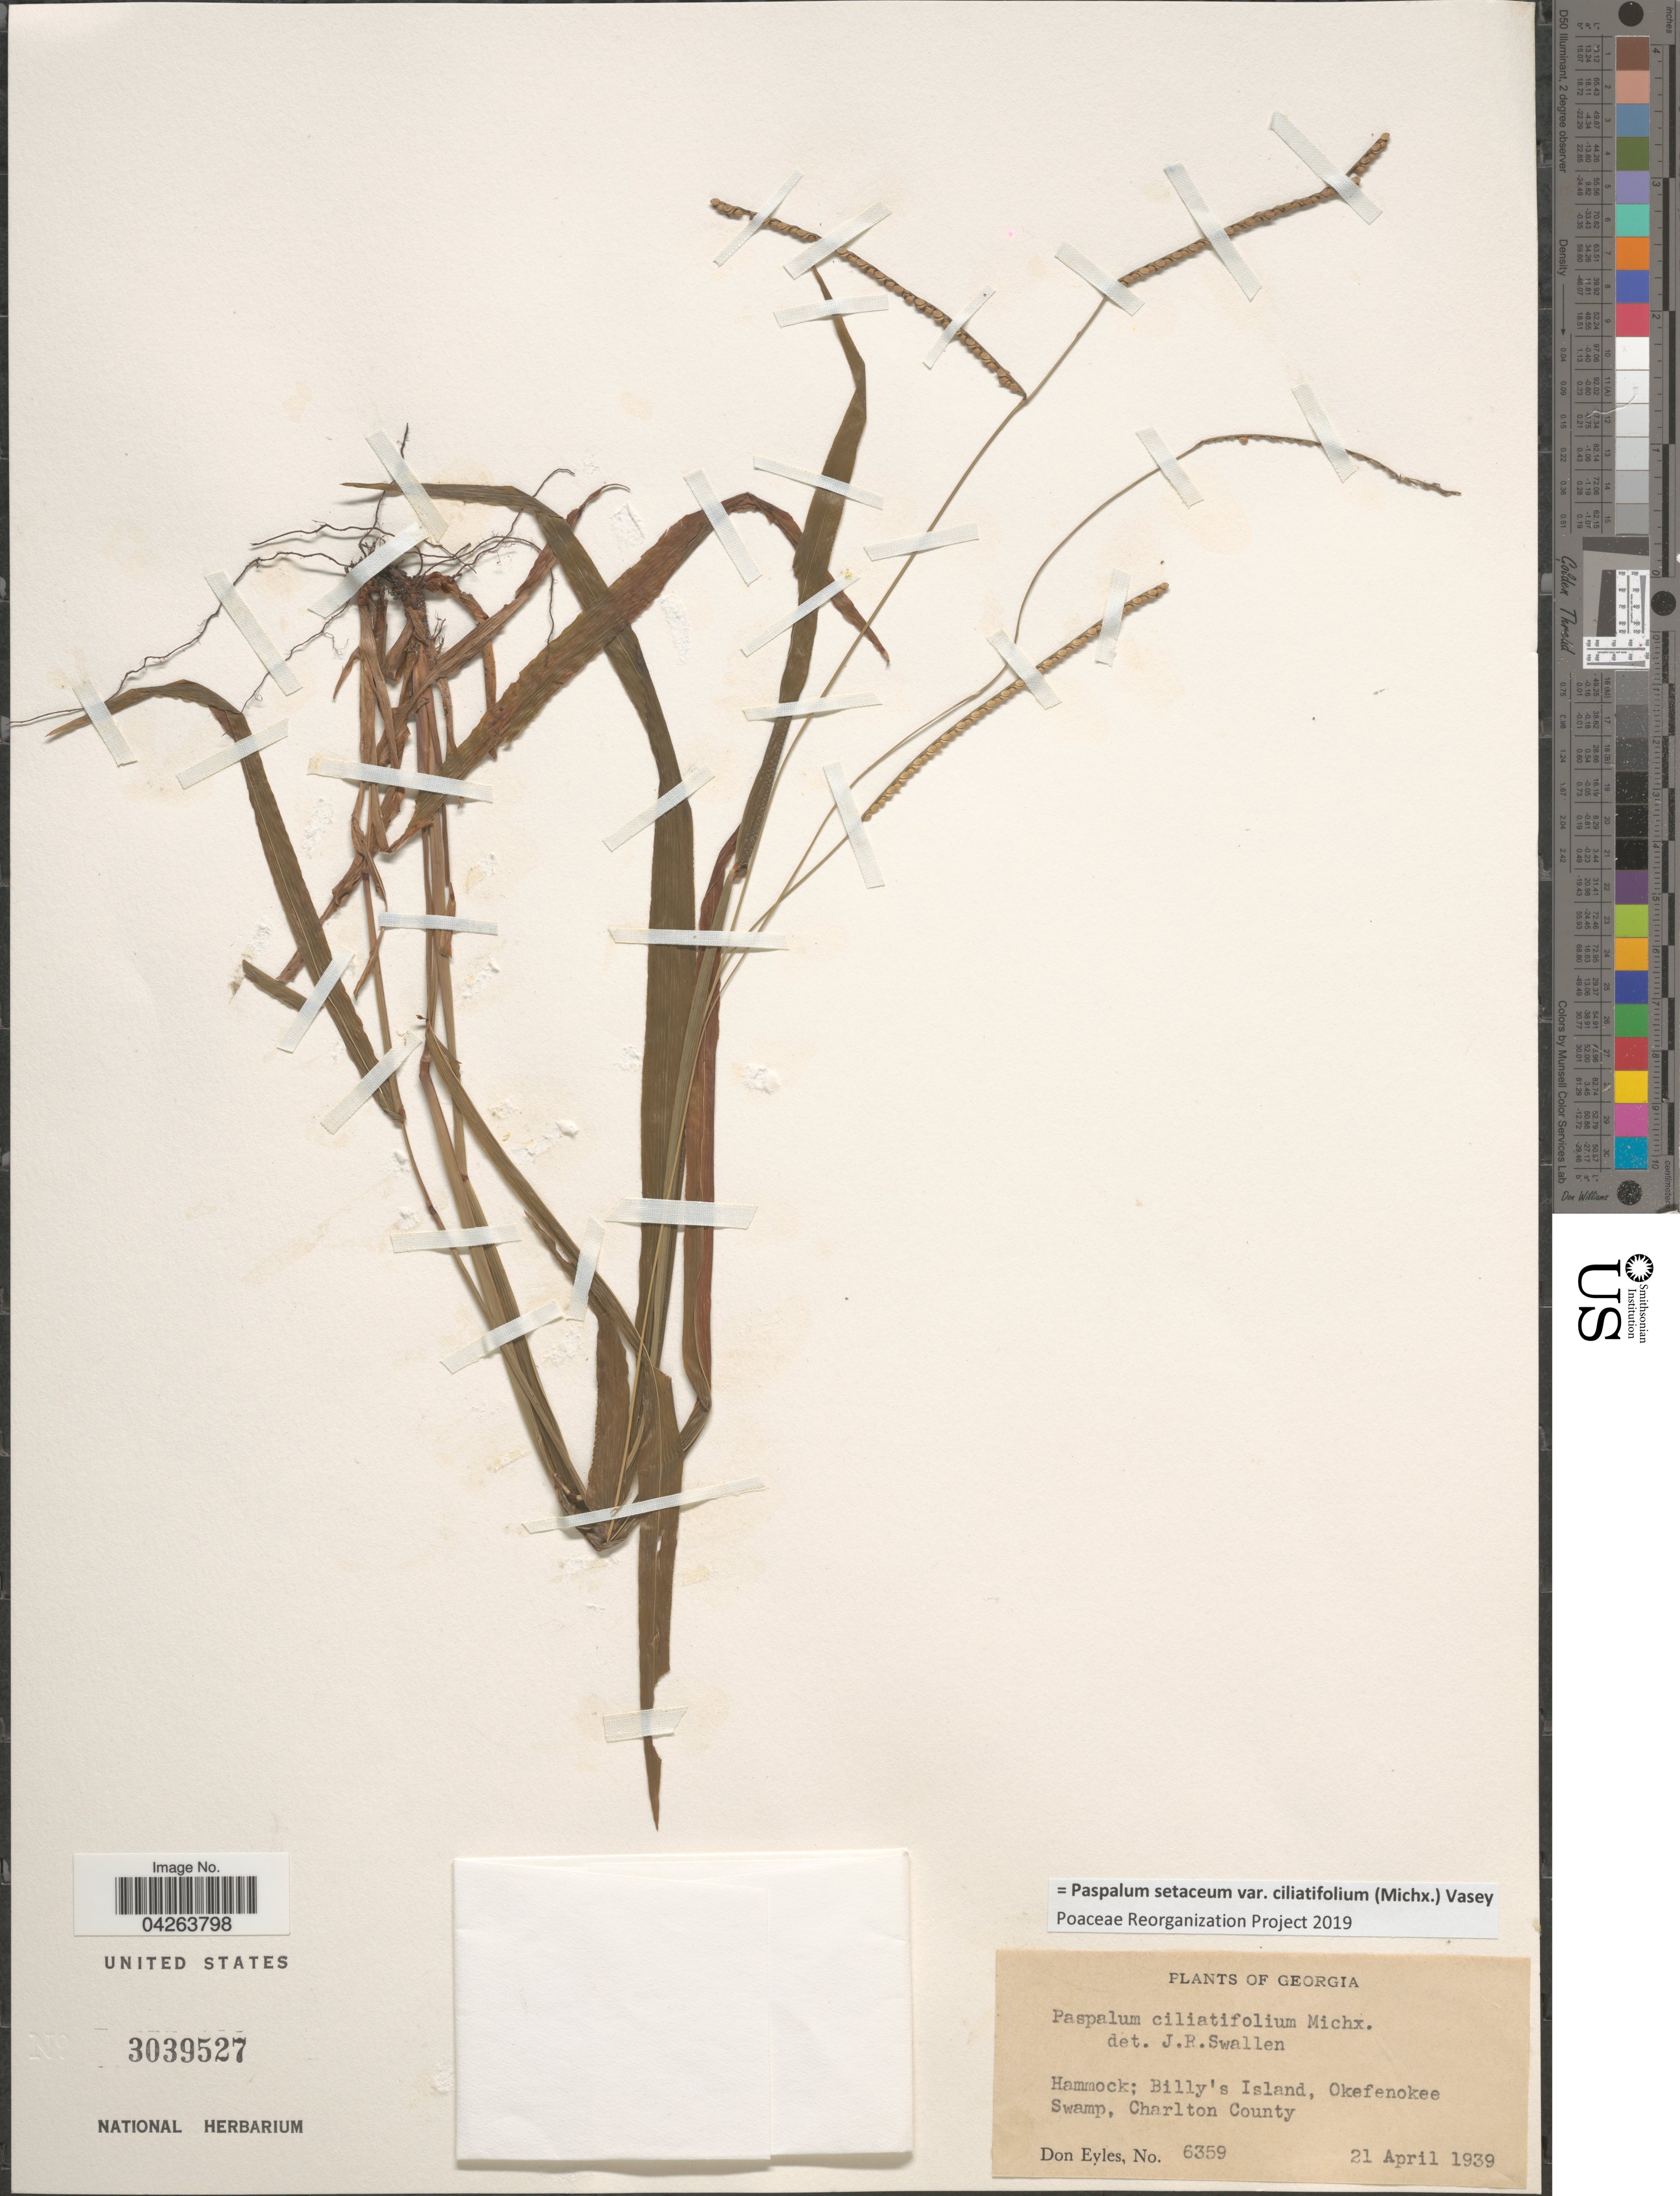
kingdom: Plantae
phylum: Tracheophyta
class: Liliopsida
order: Poales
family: Poaceae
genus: Paspalum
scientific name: Paspalum setaceum var. ciliatifolium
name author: (Michx.) Vasey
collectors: D. Eyles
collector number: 6359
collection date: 1939-04-21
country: United States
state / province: Georgia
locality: Hammock; Billy's Island, Okefenokee Swamp, Charlton County.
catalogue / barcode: US 3039527